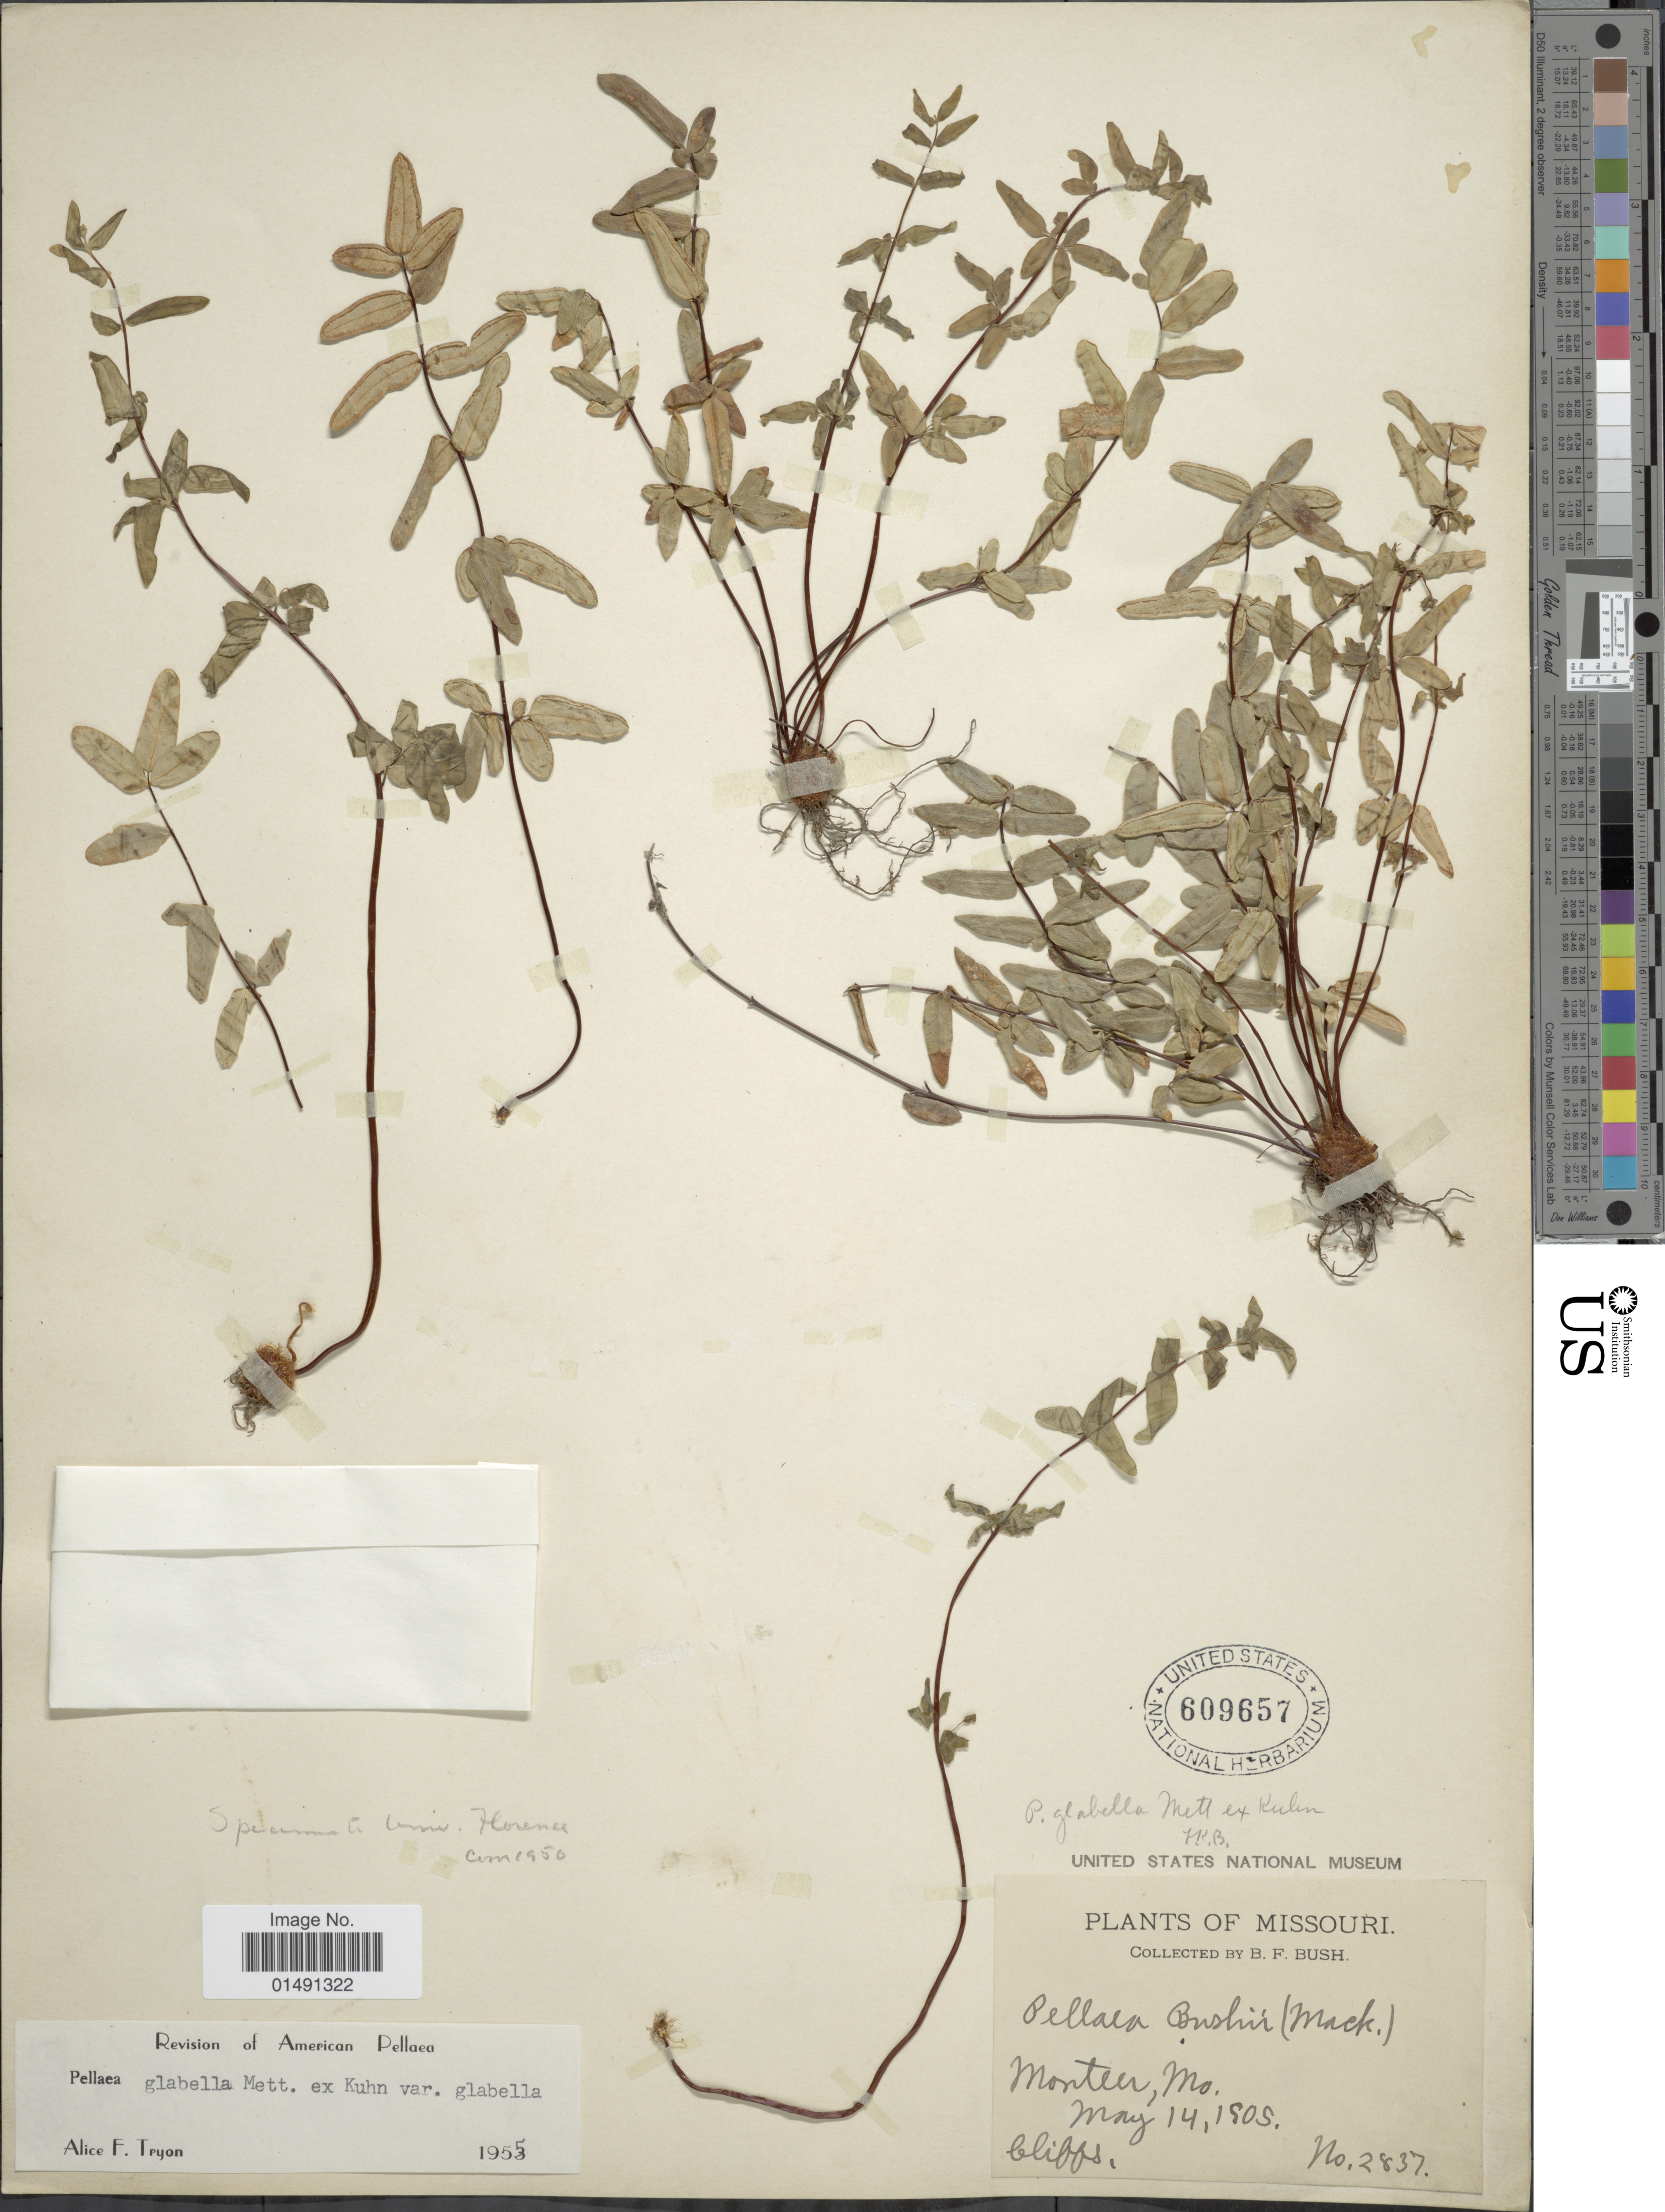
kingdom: Plantae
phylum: Tracheophyta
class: Polypodiopsida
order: Polypodiales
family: Pteridaceae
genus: Pellaea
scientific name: Pellaea glabella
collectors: B. F. Bush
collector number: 2837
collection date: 1905-05-14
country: United States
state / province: Missouri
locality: Monteer, Mo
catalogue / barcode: US 609657